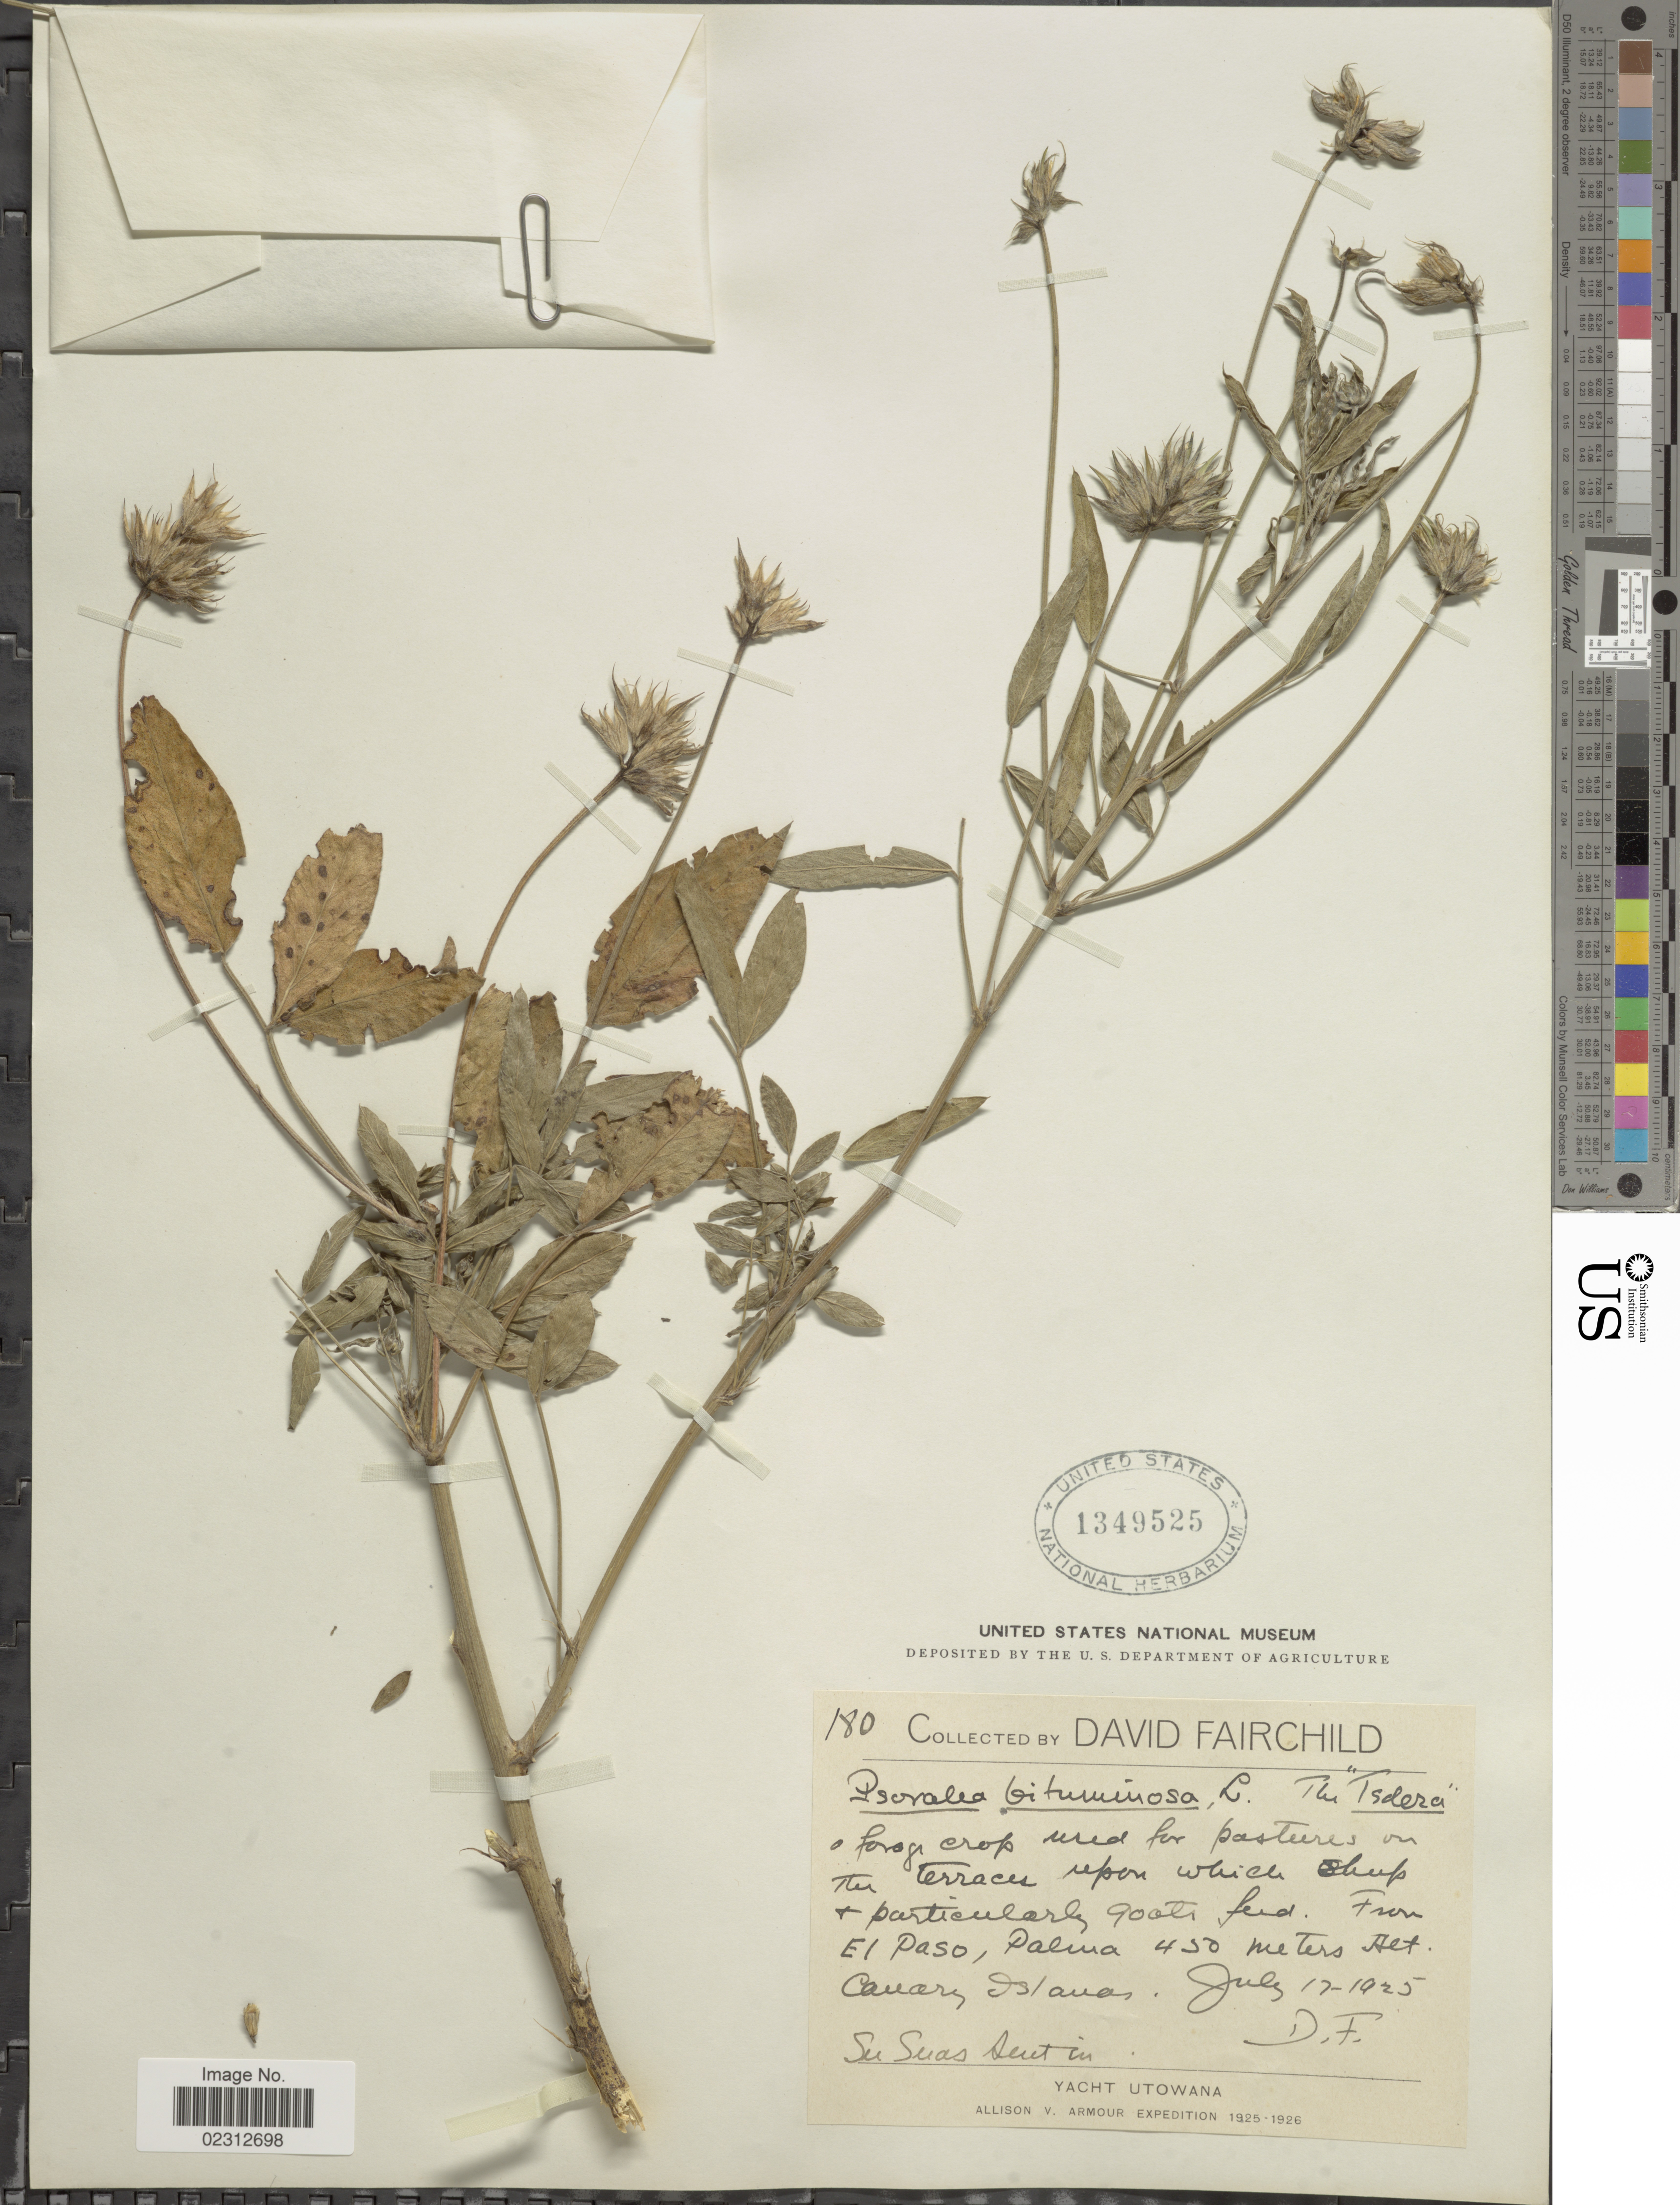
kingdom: Plantae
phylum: Tracheophyta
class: Magnoliopsida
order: Fabales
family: Fabaceae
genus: Bituminaria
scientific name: Bituminaria bituminosa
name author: (L.) C.H. Stirt.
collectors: D. Fairchild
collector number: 180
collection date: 1925-07-17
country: Spain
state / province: Canarias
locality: El Paso, Palma, Canary islands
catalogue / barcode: US 1349525